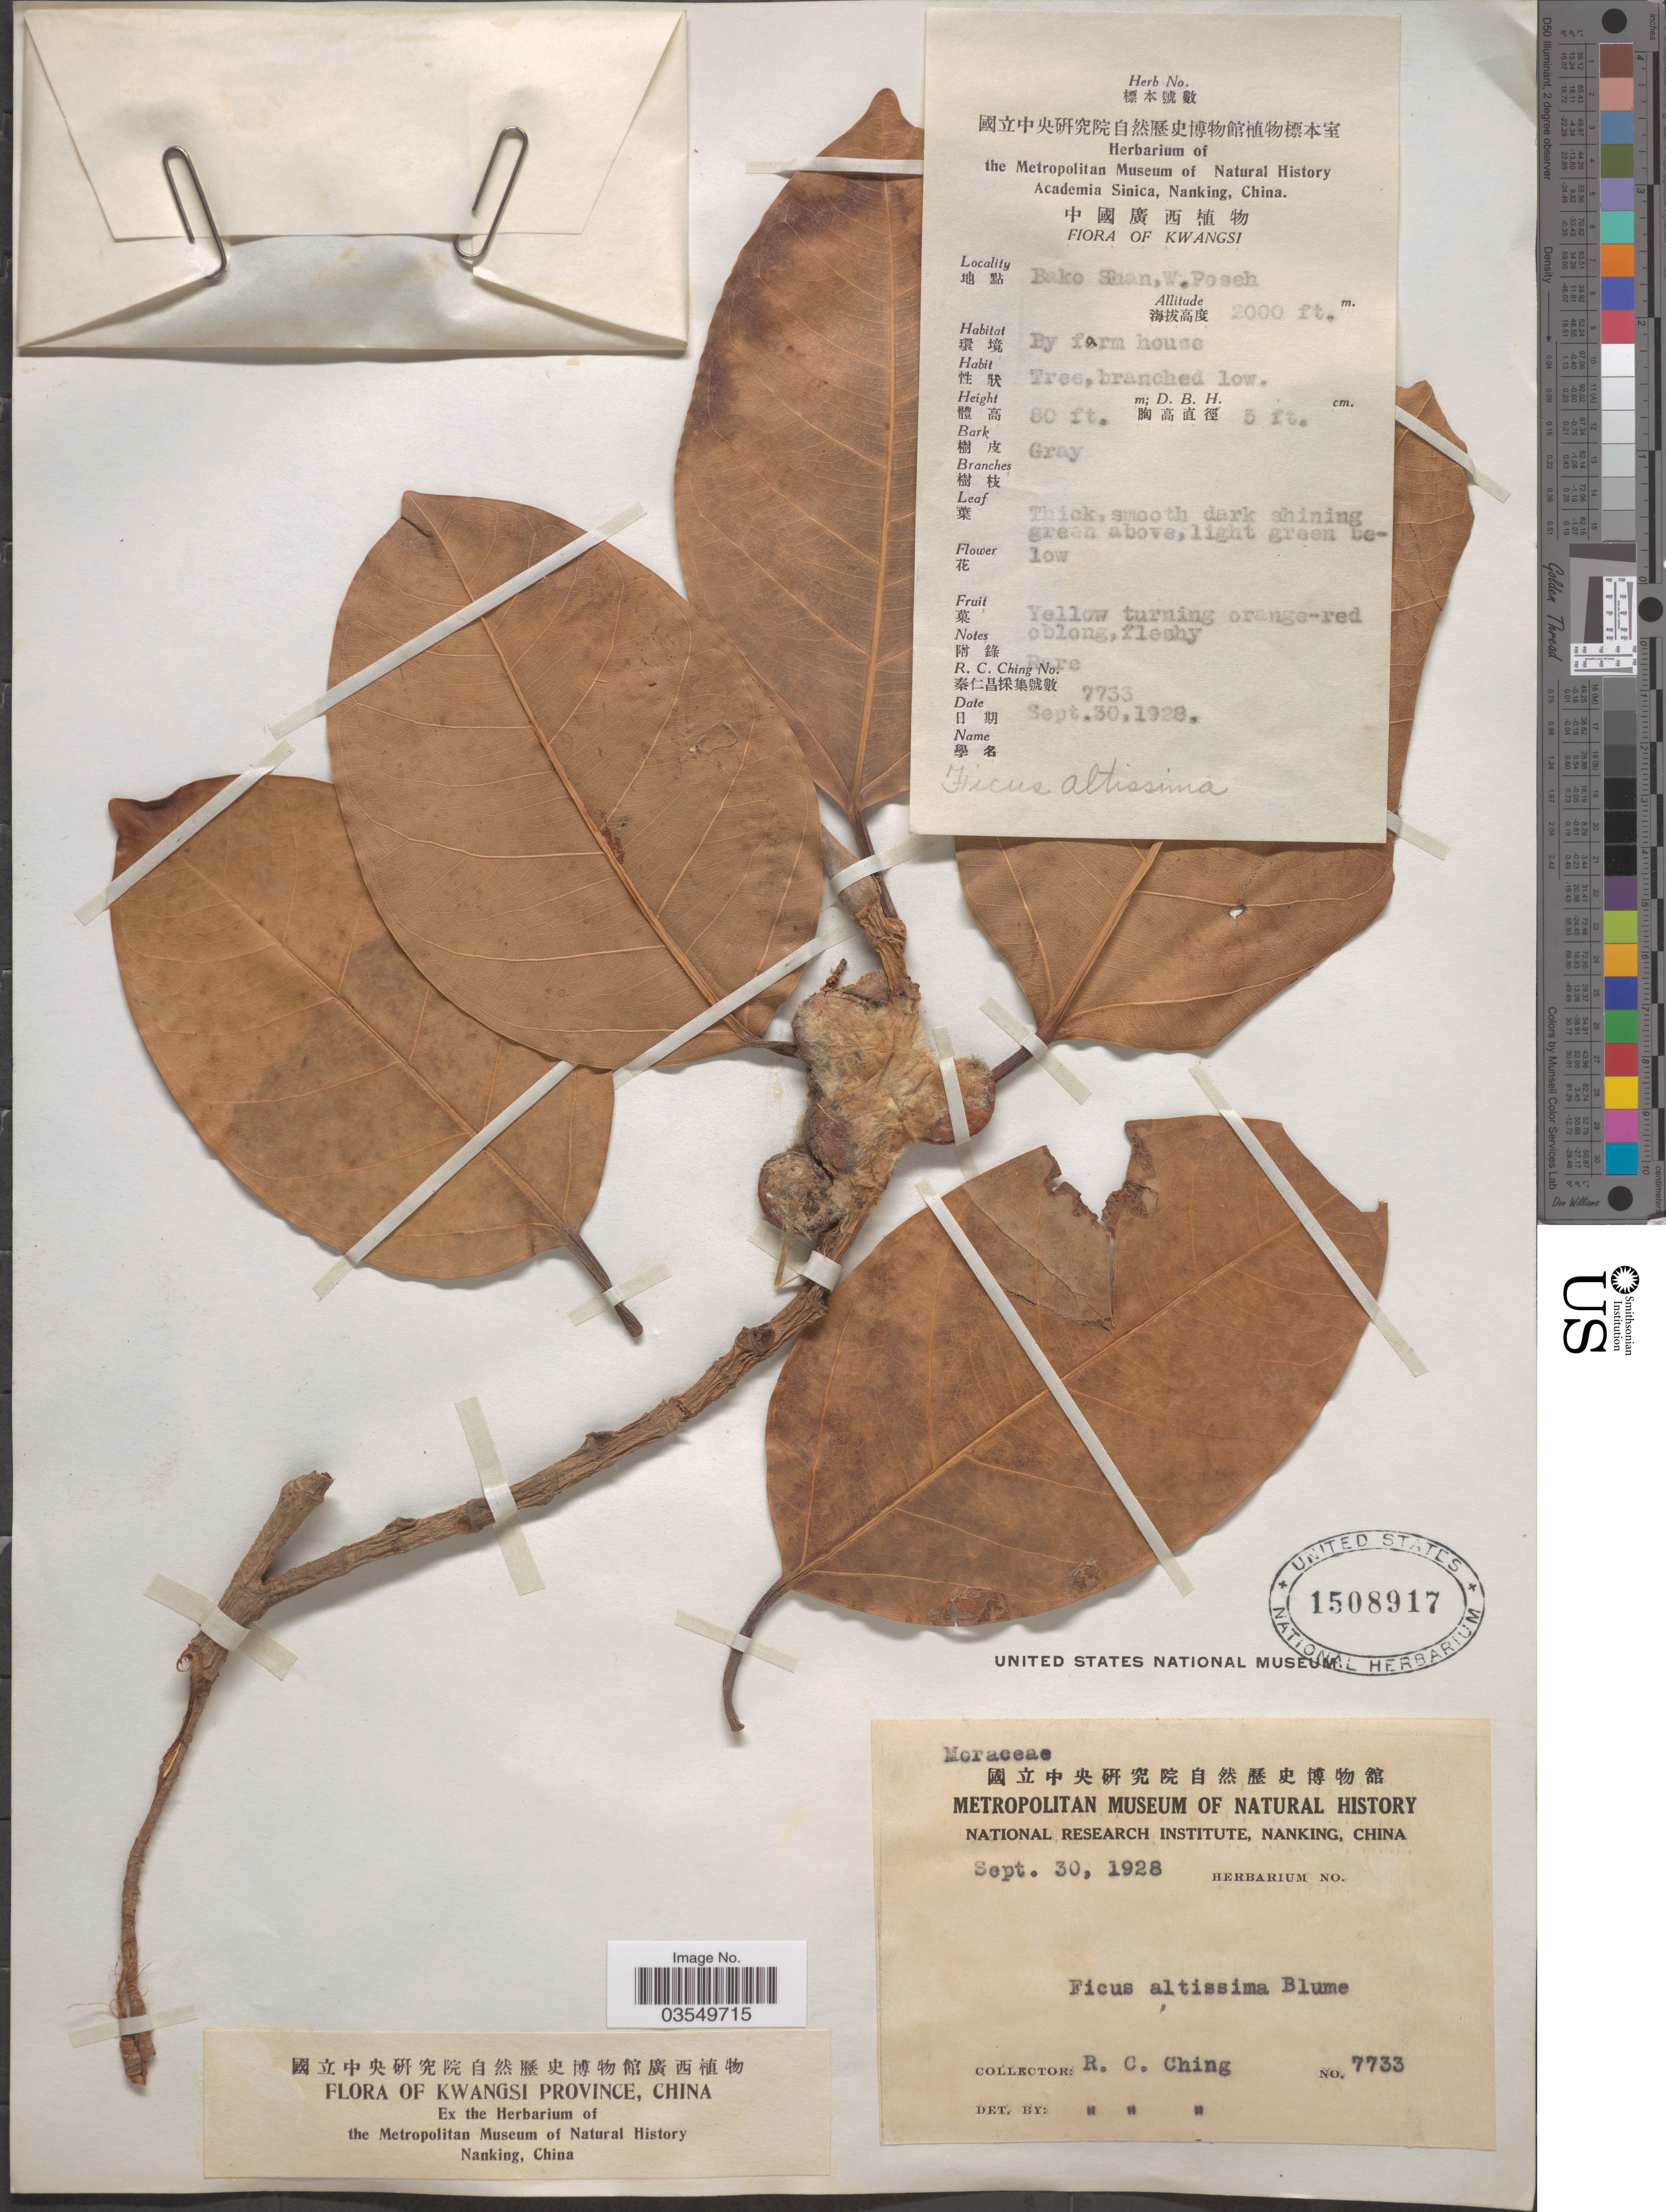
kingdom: Plantae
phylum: Tracheophyta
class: Magnoliopsida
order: Rosales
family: Moraceae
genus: Ficus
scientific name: Ficus altissima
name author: Blume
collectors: R. C. Ching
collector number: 7733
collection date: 1928-09-30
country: China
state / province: Guangxi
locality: Bake Shan,W.Poseh. Kwangsi Province.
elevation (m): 610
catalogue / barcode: US 1508917